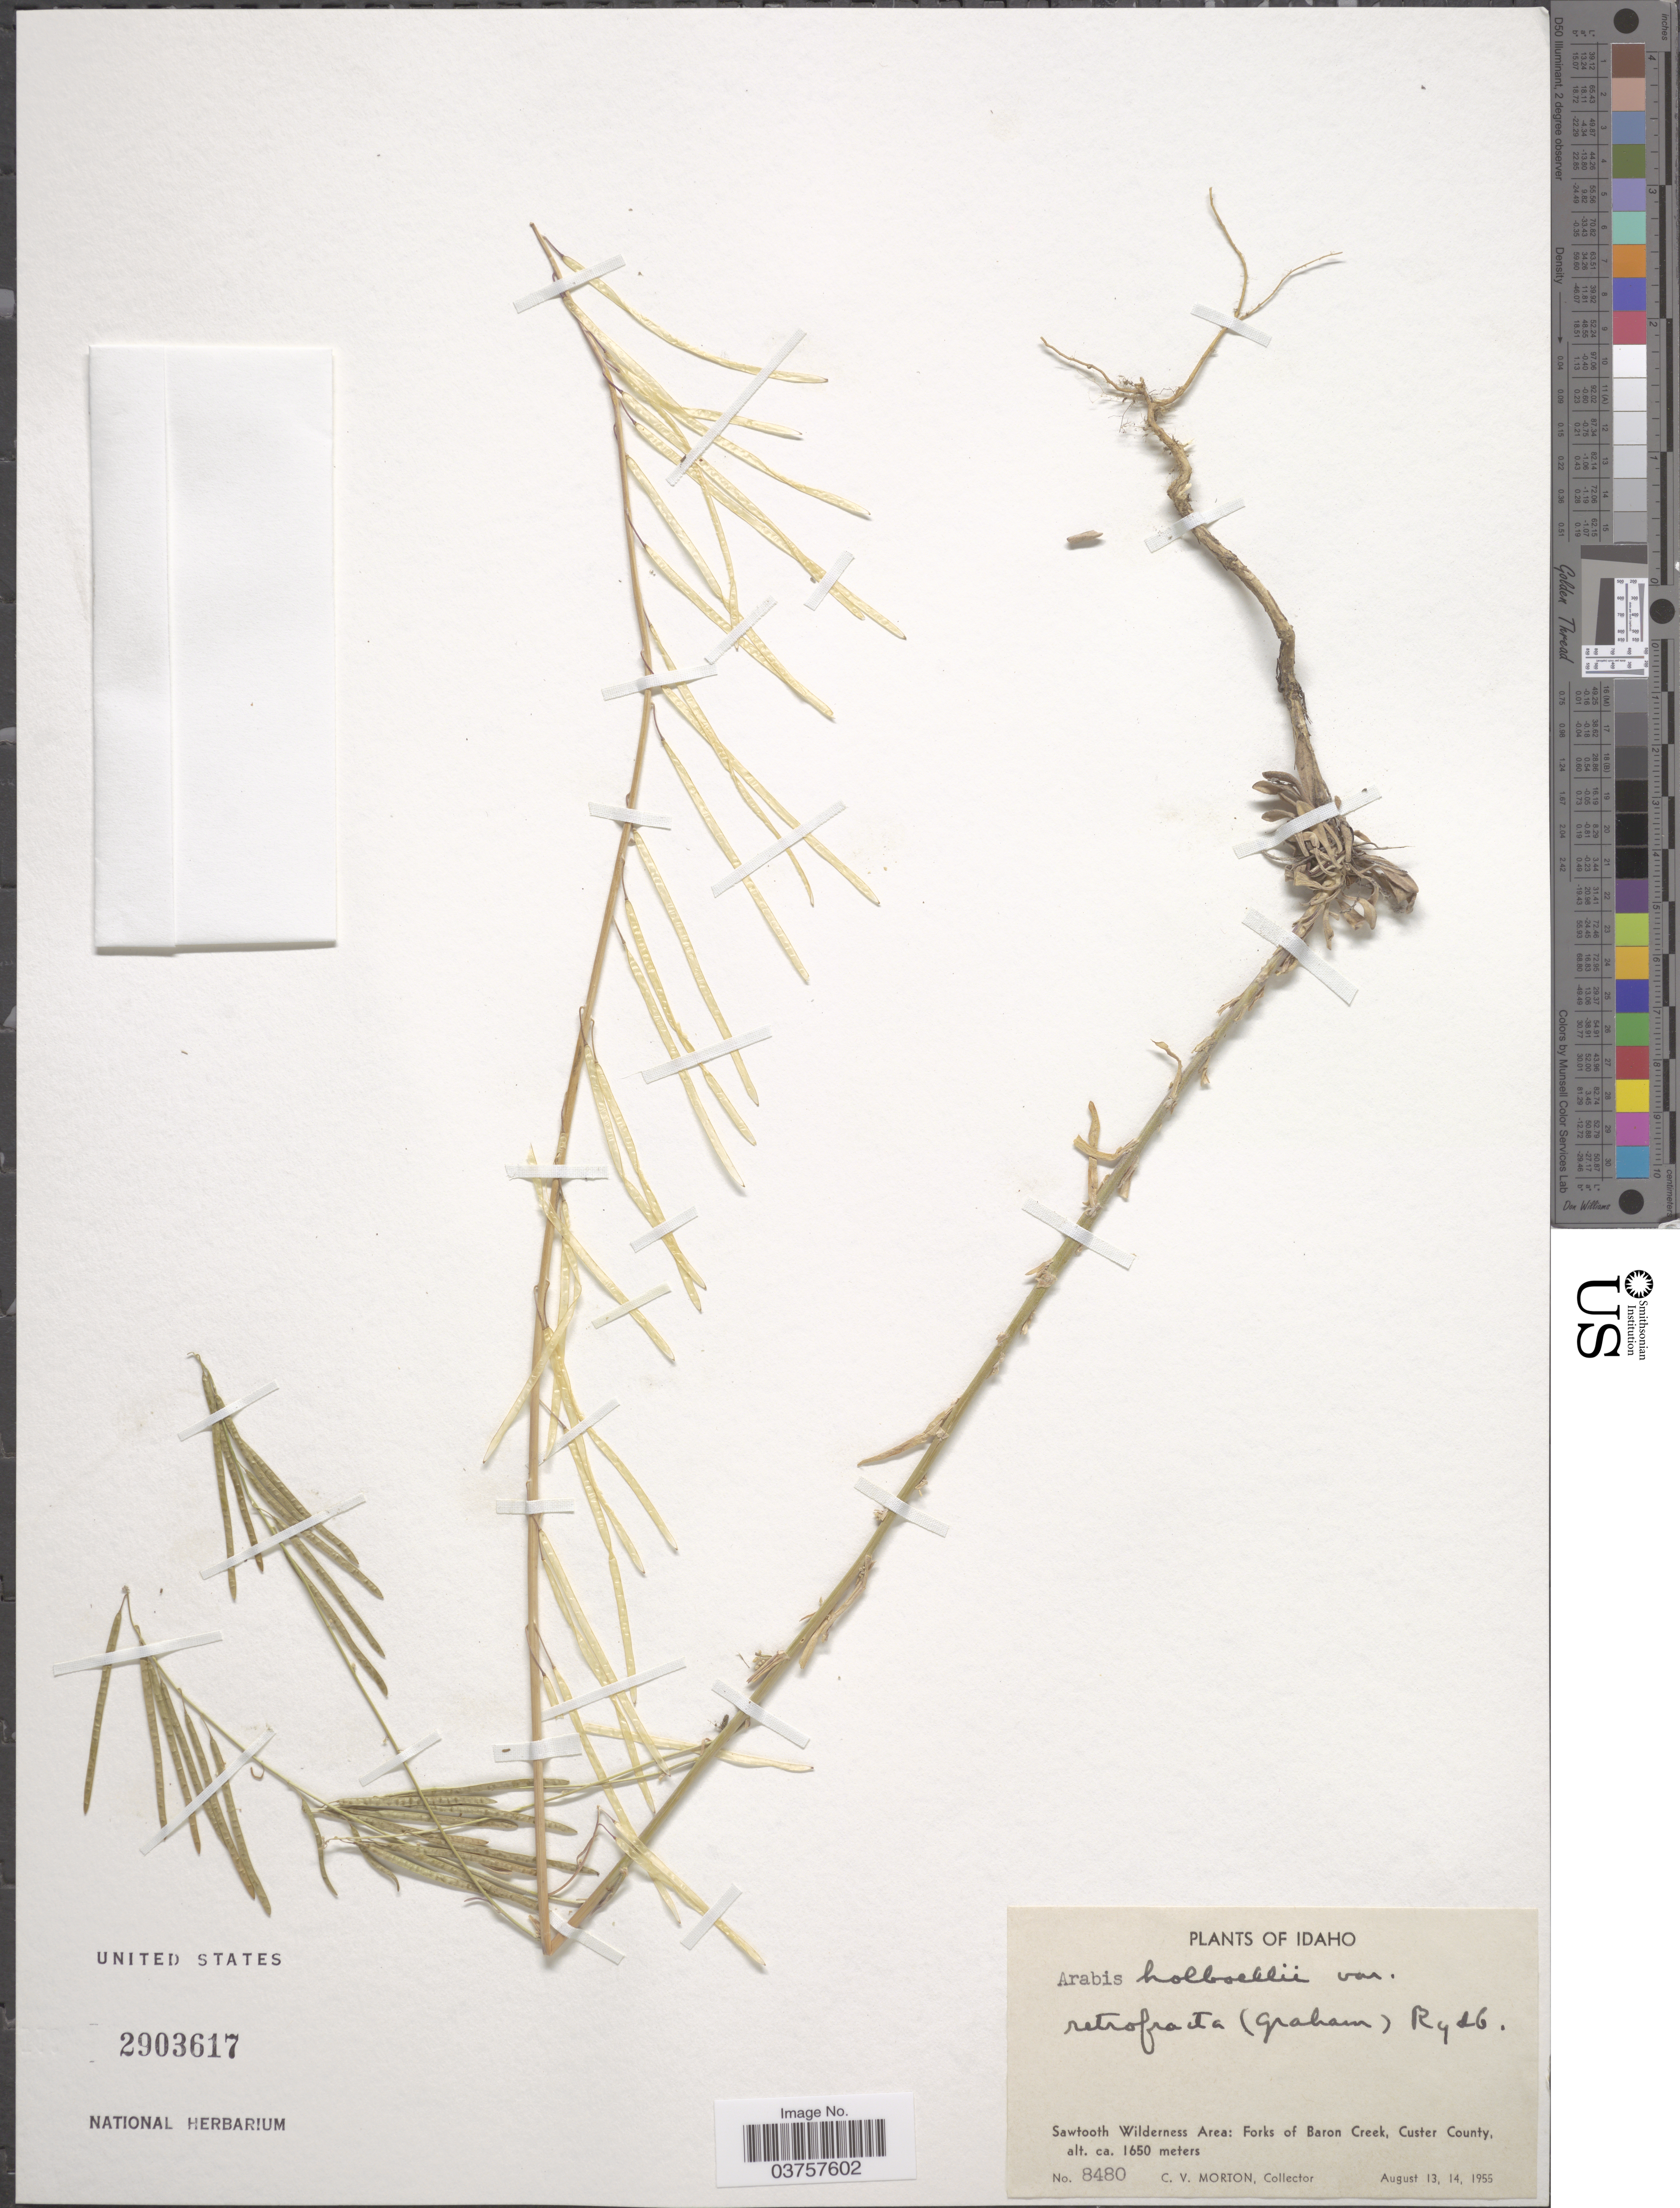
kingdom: Plantae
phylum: Tracheophyta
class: Magnoliopsida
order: Brassicales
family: Brassicaceae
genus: Arabis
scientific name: Arabis holboellii var. retrofracta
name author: Rydb.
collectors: C. V. Morton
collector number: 8480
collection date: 1955-08-13/1955-08-14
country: United States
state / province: Idaho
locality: Sawtooth Wilderness Area: Forks of Baron Creek, Custer County.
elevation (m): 1650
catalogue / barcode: US 2903617